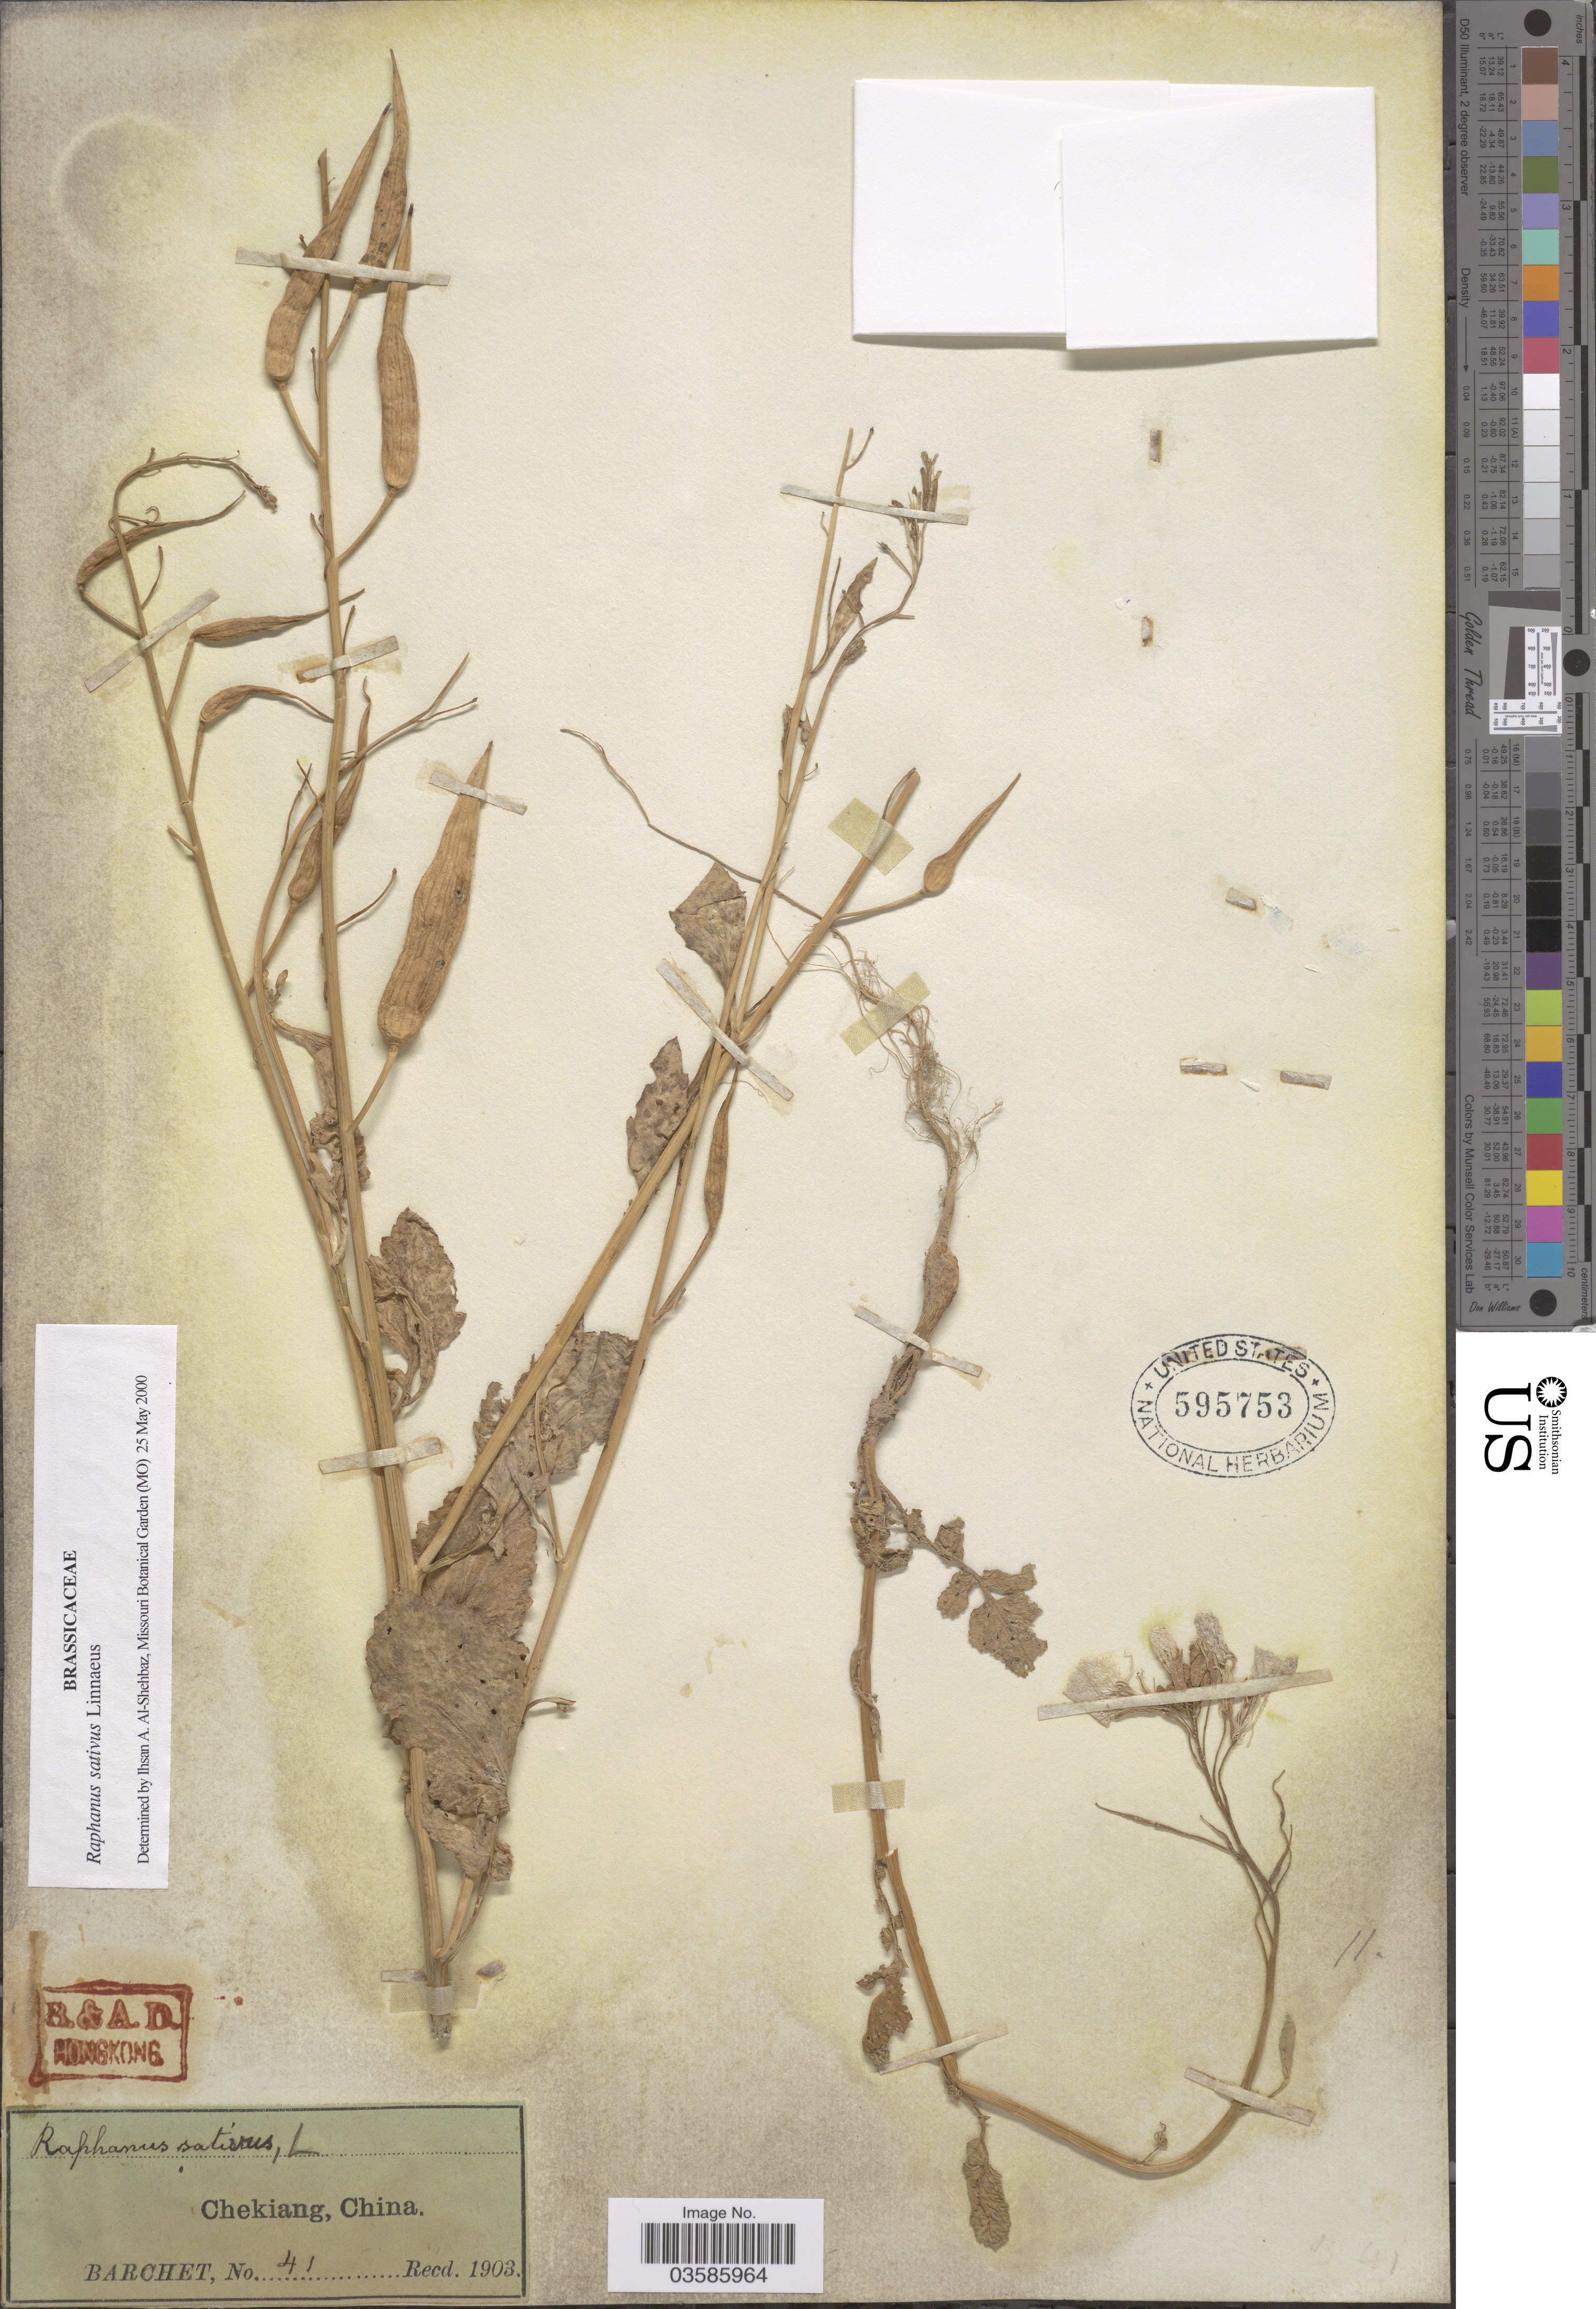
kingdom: Plantae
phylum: Tracheophyta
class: Magnoliopsida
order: Brassicales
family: Brassicaceae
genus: Raphanus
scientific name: Raphanus sativus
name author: L.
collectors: Barchet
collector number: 41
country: China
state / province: Zhejiang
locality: Chekiang.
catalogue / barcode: US 595753